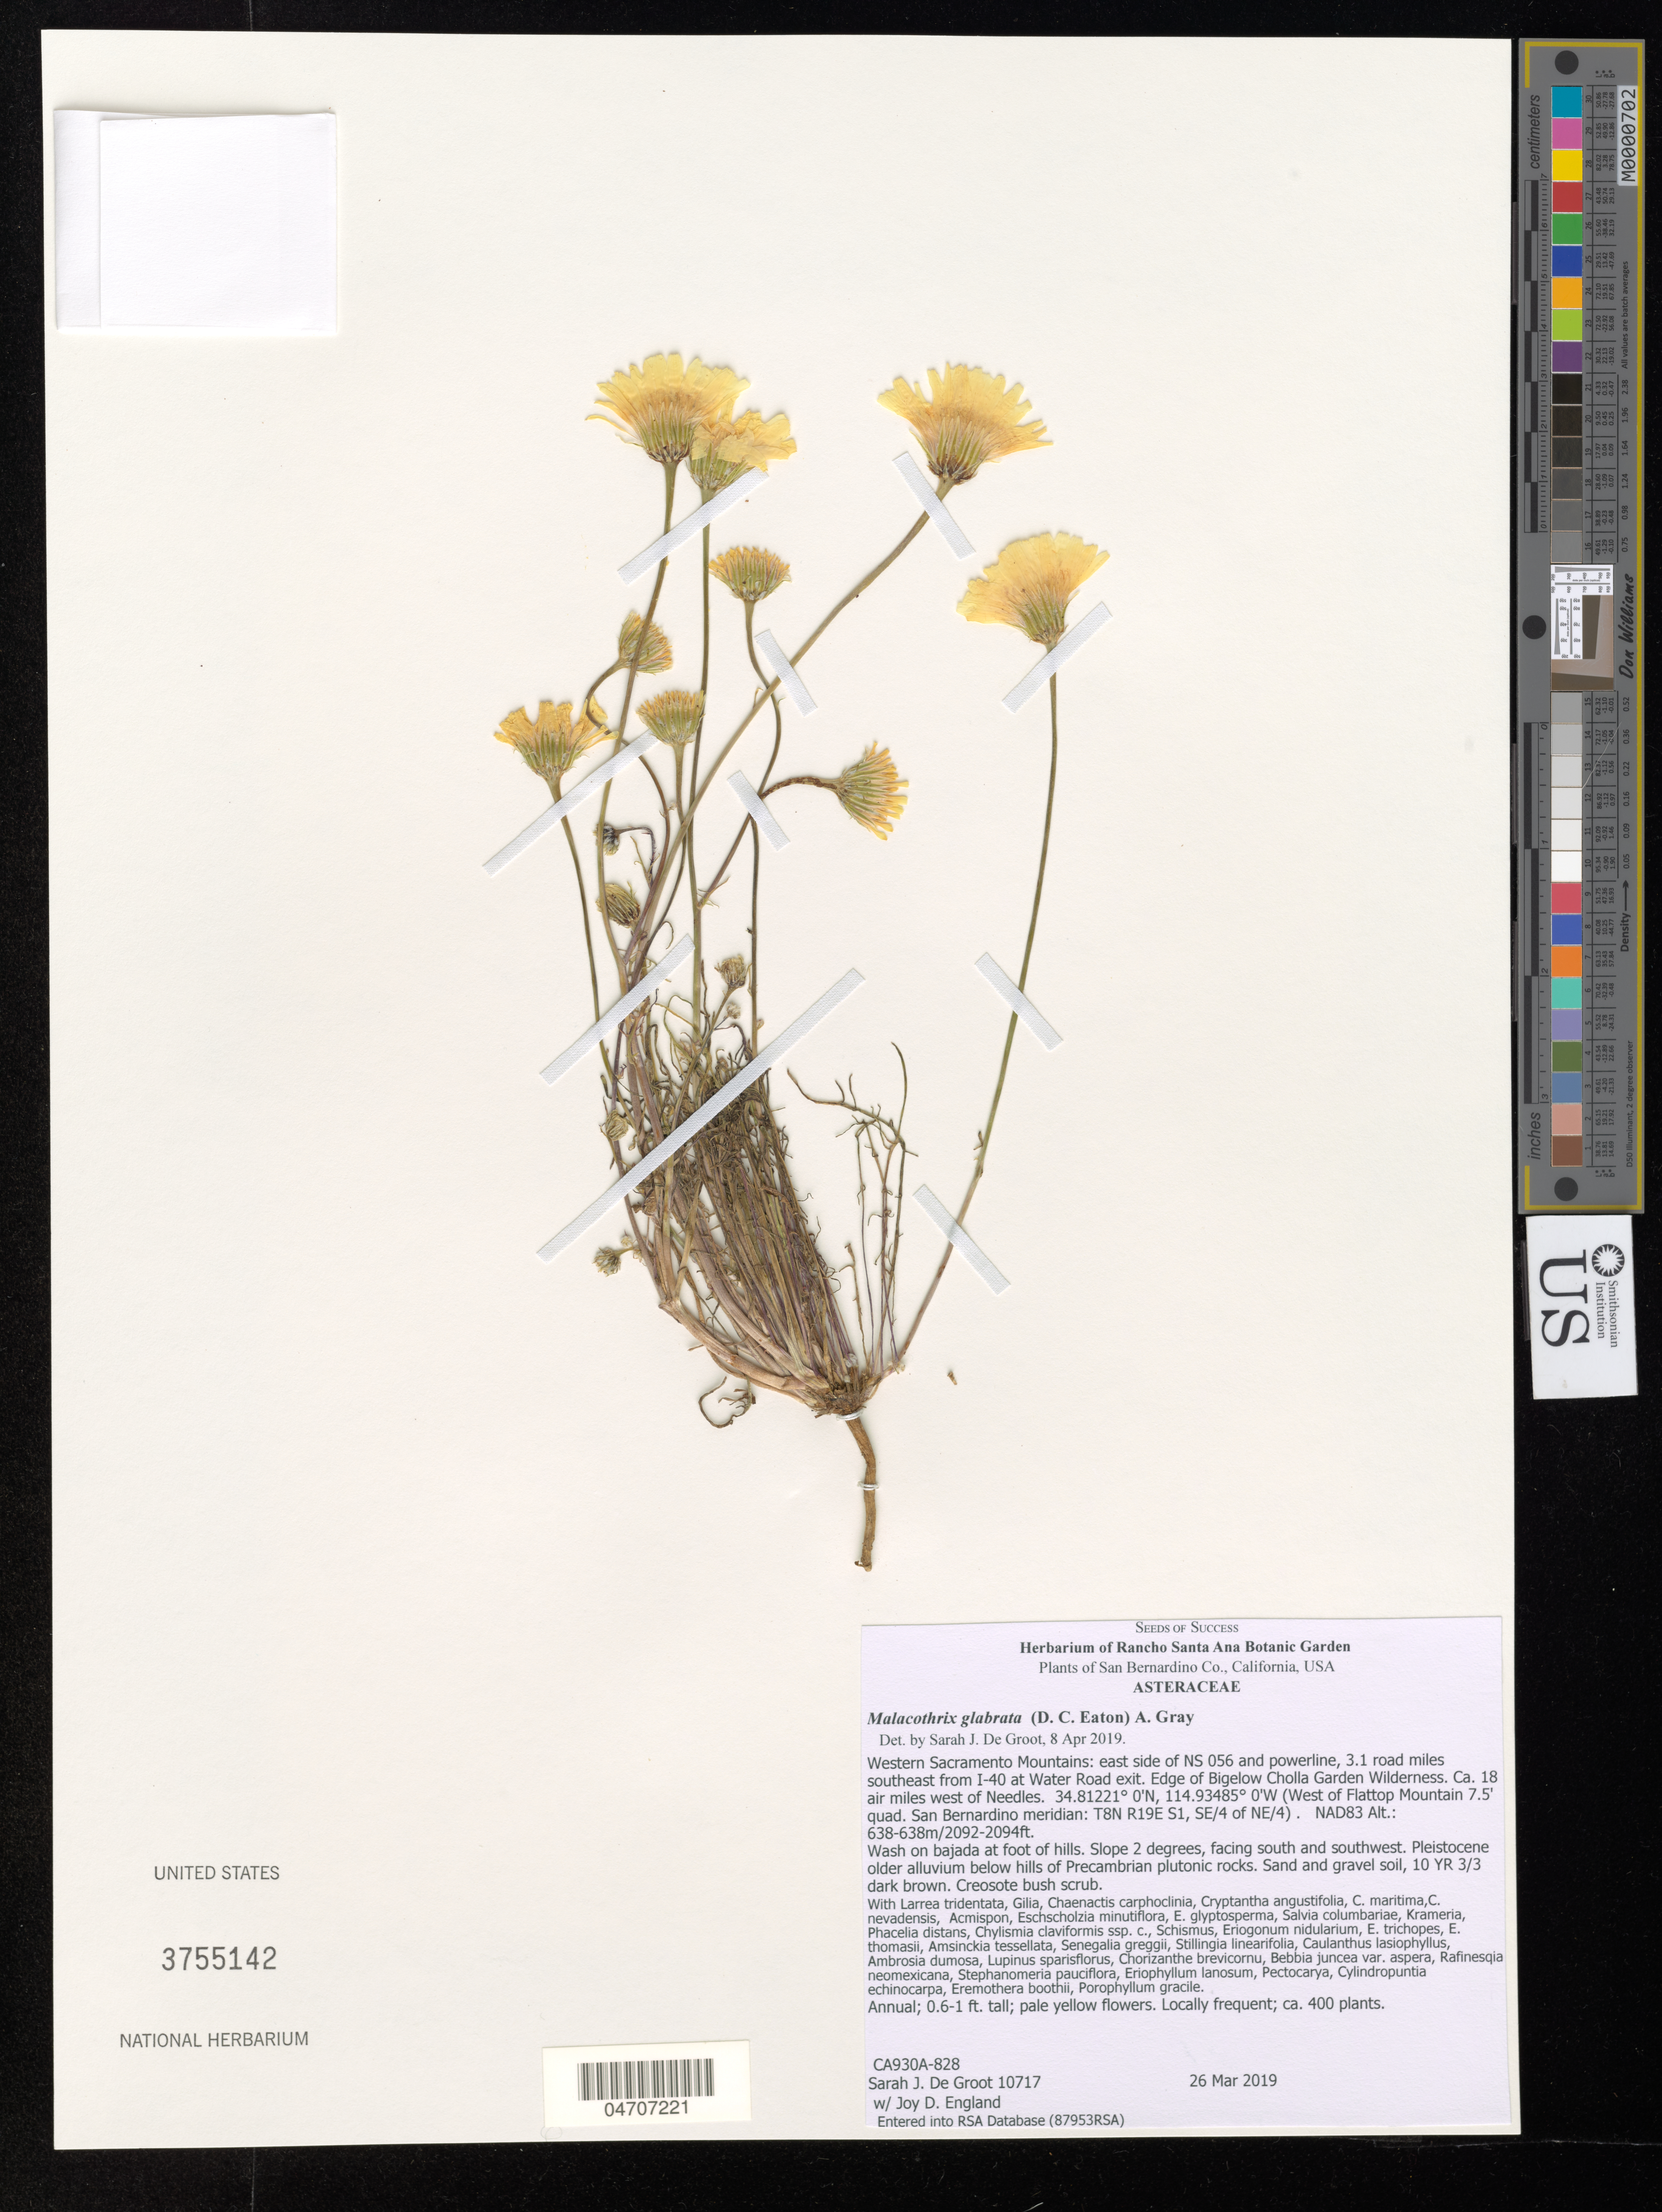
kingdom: Plantae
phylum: Tracheophyta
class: Magnoliopsida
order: Asterales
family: Asteraceae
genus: Malacothrix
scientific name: Malacothrix glabrata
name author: (A. Gray ex D.C. Eaton) A. Gray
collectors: S. De Groot & J. England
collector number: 10717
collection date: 2019-03-26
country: United States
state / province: California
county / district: San Bernardino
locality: San Bernardino Co. Western Sacramento Mountains: east side of NS 056 and powerline, 3.1 road miles southeast from I-40 at Water Road exit. Edge of Bigelow Cholla Garden Wilderness. Ca. 18 air miles west of Needles. (West of Flattop Mountain 7.5' quad. San Bernardino meridian: T8N R19E S1, SE/4 of NE/4). NAD83.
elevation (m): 638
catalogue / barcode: US 3755142